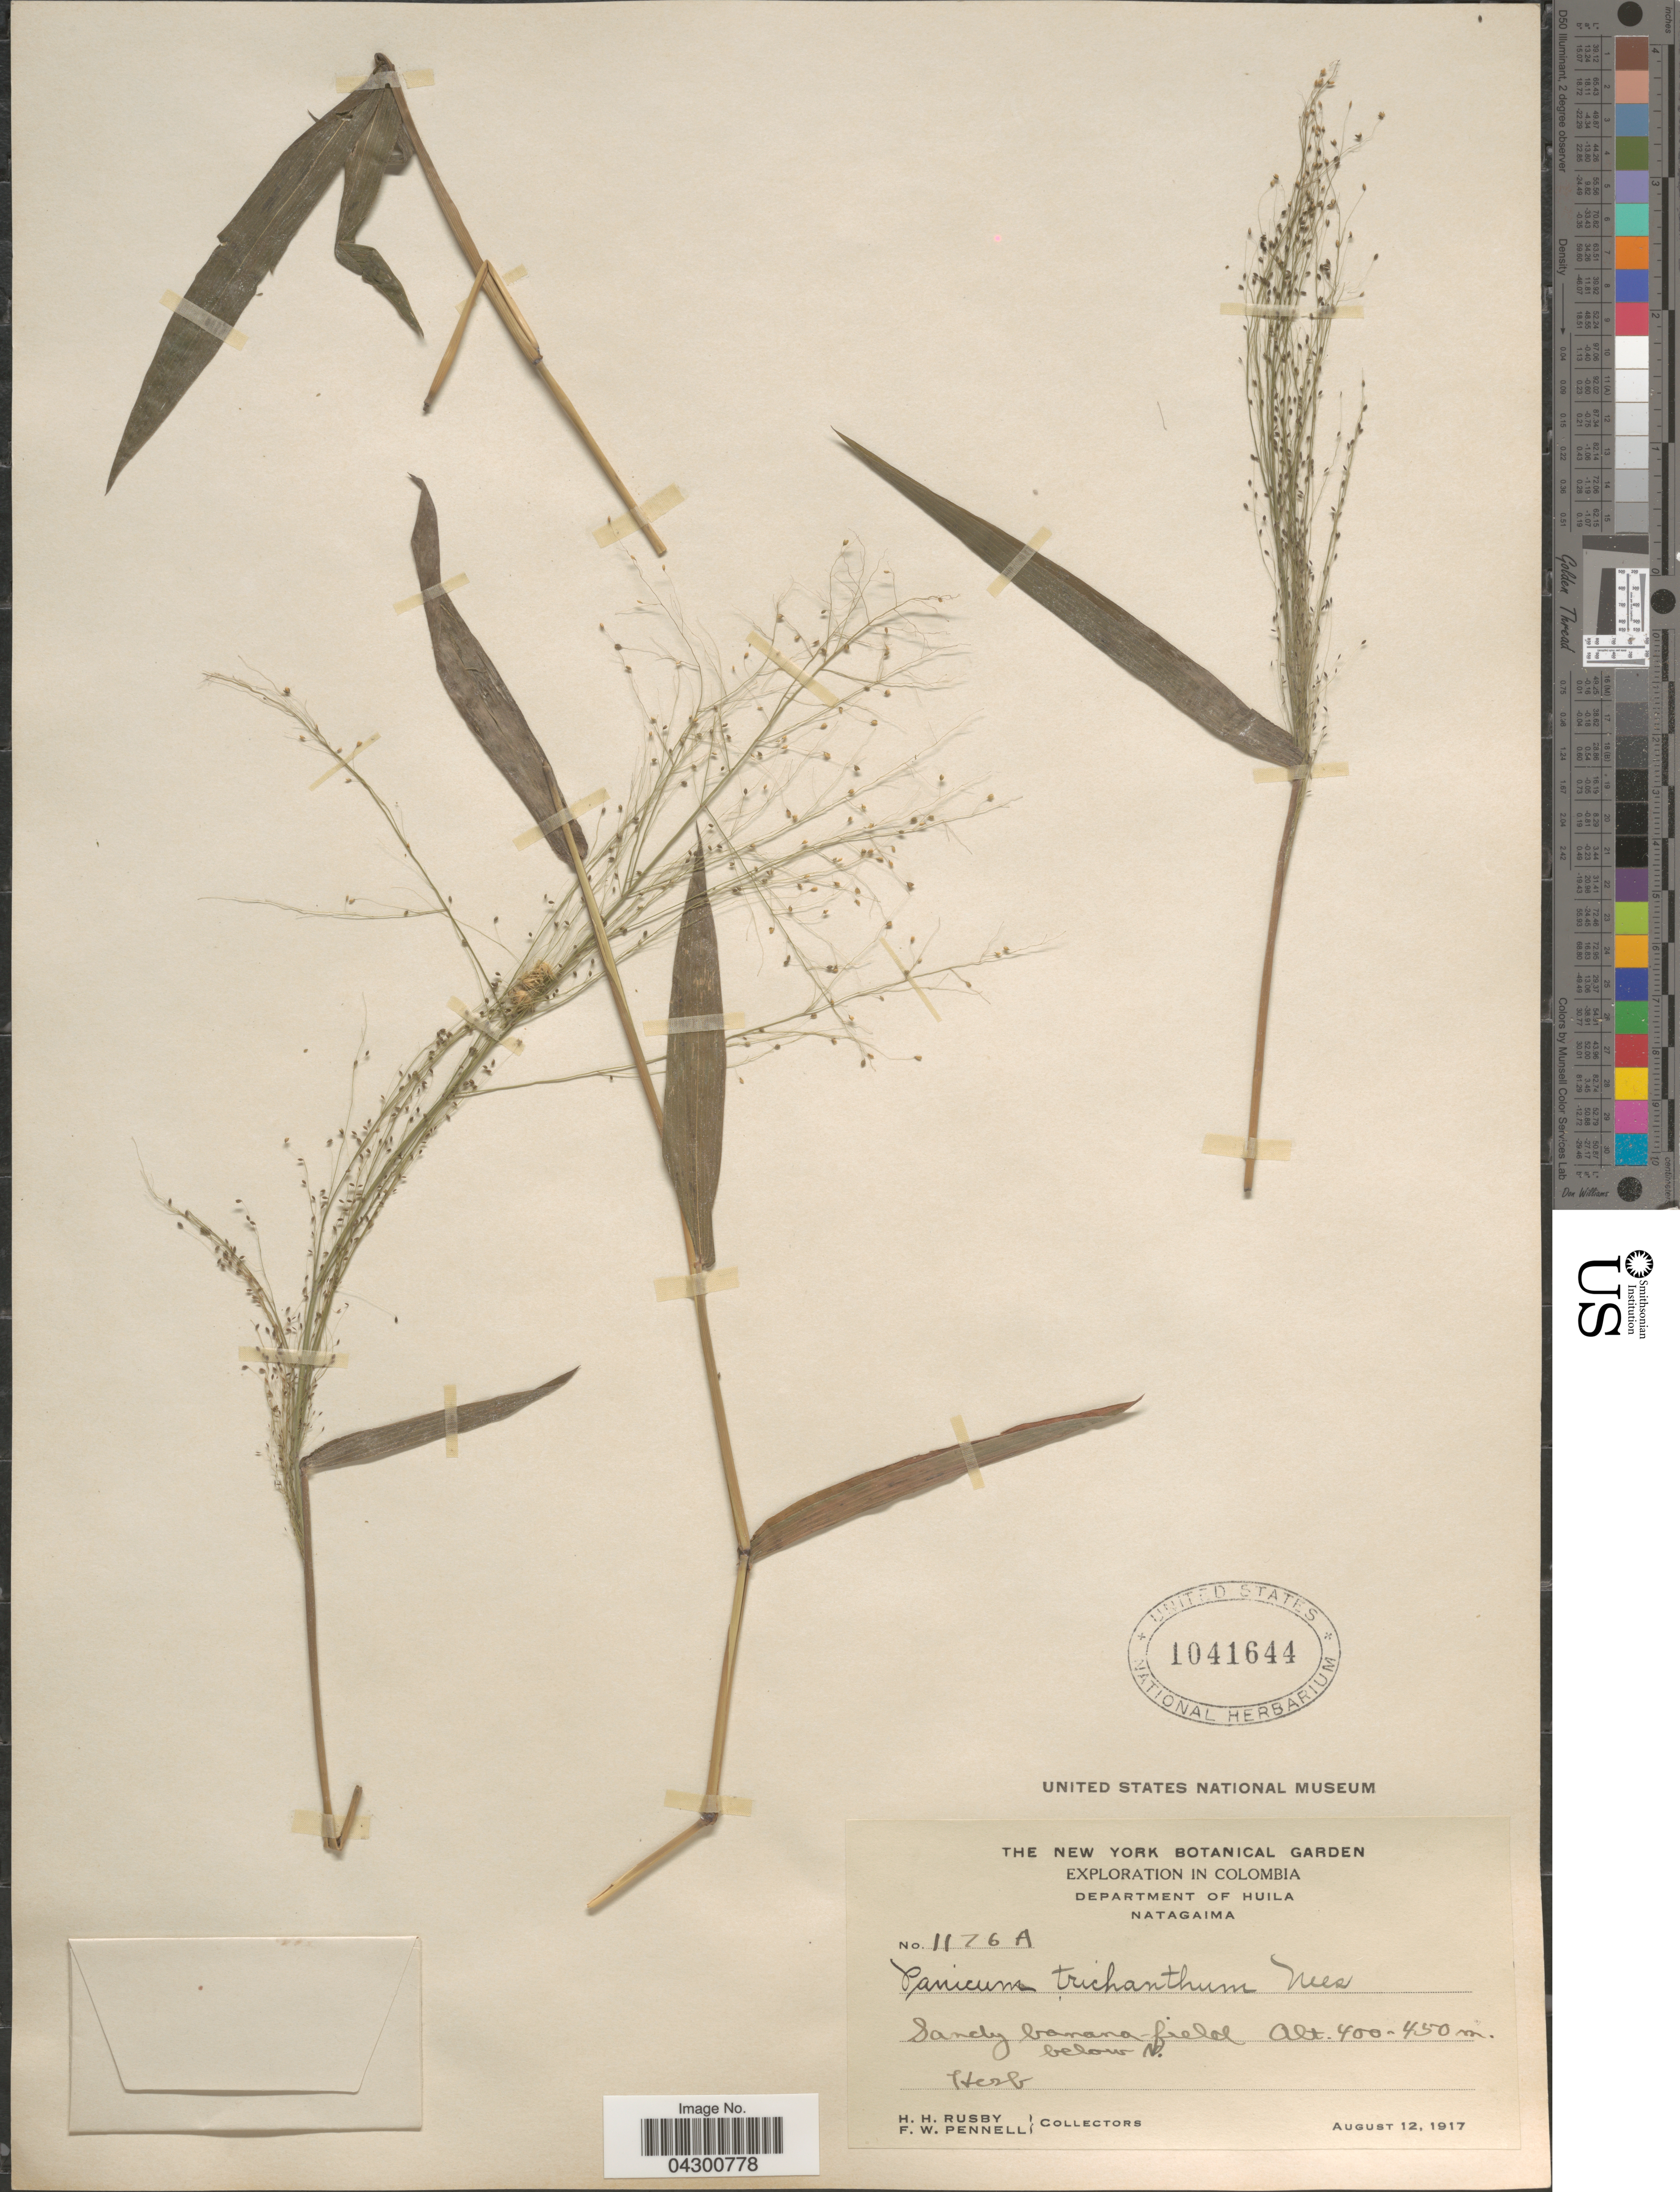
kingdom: Plantae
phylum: Tracheophyta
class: Liliopsida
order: Poales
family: Poaceae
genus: Panicum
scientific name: Panicum trichanthum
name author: Nees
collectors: H. H. Rusby & F. W. Pennell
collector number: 1176A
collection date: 1917-08-12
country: Colombia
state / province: Huila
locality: Exploration in Colombia. Department of Huila. Natagaima. Sandy banana-field below N.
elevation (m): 400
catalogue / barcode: US 1041644